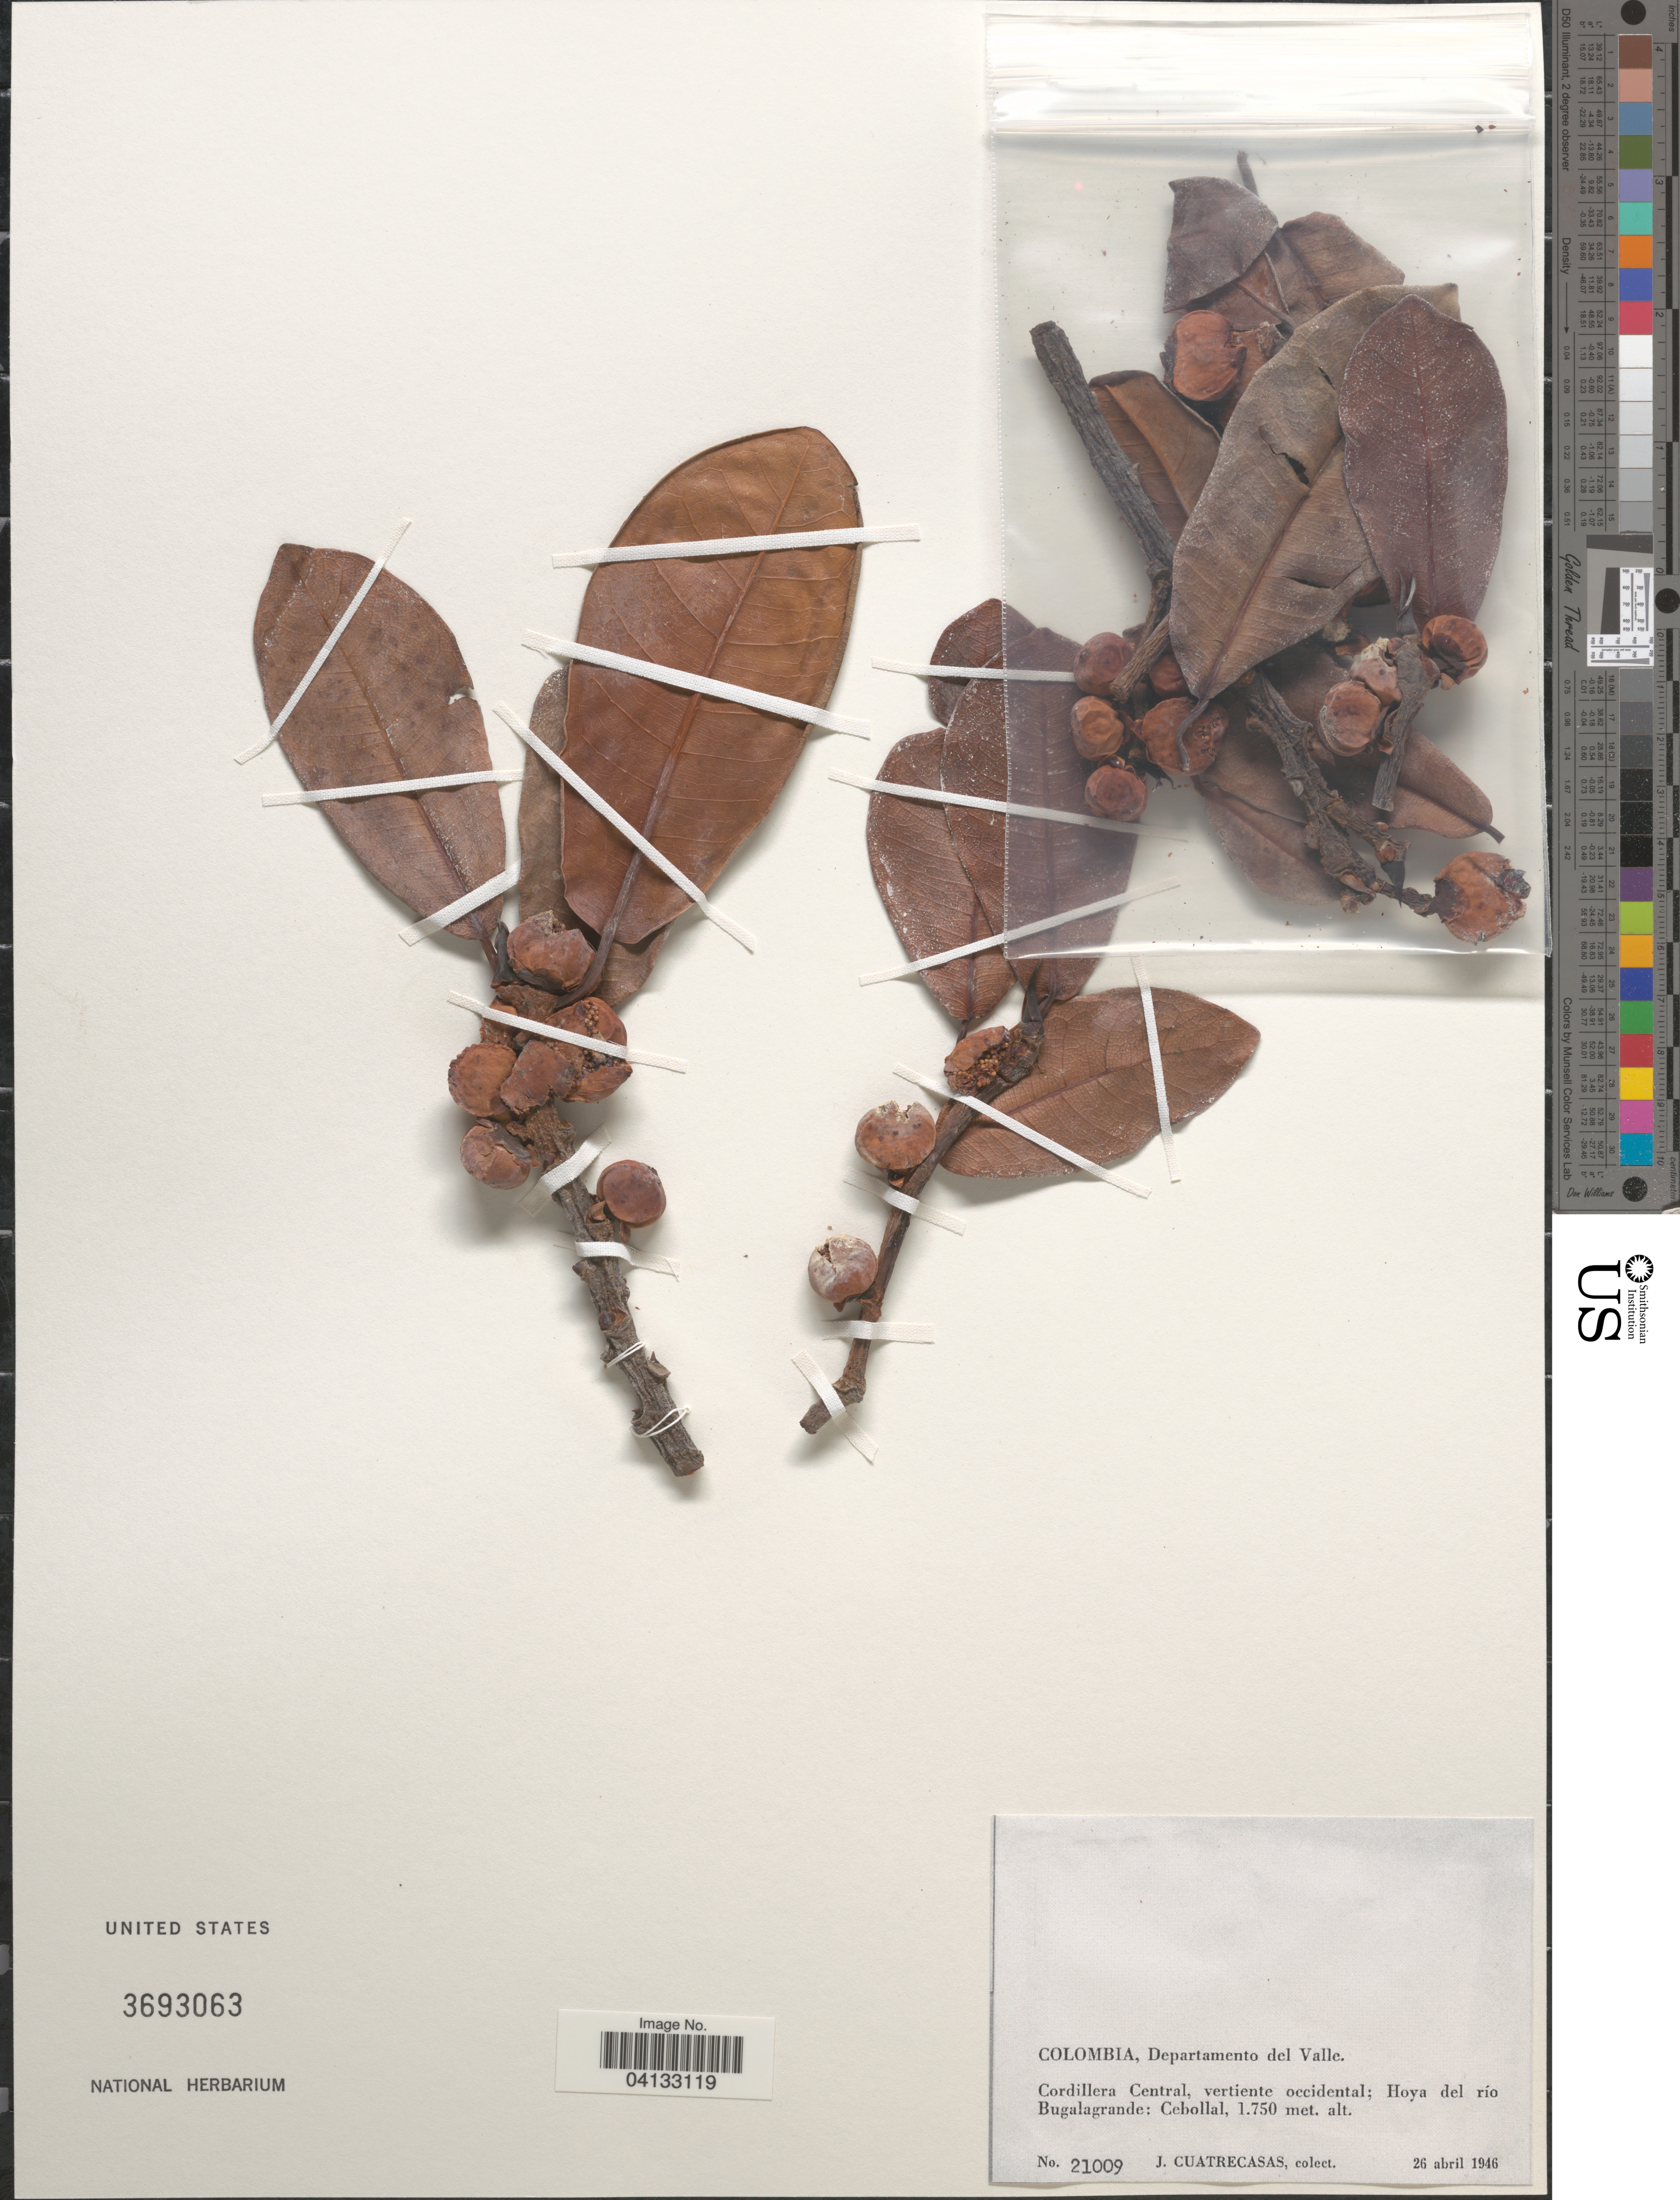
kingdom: Plantae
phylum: Tracheophyta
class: Magnoliopsida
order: Rosales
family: Moraceae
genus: Ficus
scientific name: Ficus andicola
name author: Standl.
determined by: Dugand, A.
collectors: J. Cuatrecasas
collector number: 21009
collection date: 1946-04-26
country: Colombia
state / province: Valle del Cauca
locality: Departamento del Valle. Cordillera Central, vertiente occidental; Hoya del río Bugalagrande: Cebollal.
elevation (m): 1750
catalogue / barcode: US 3693063